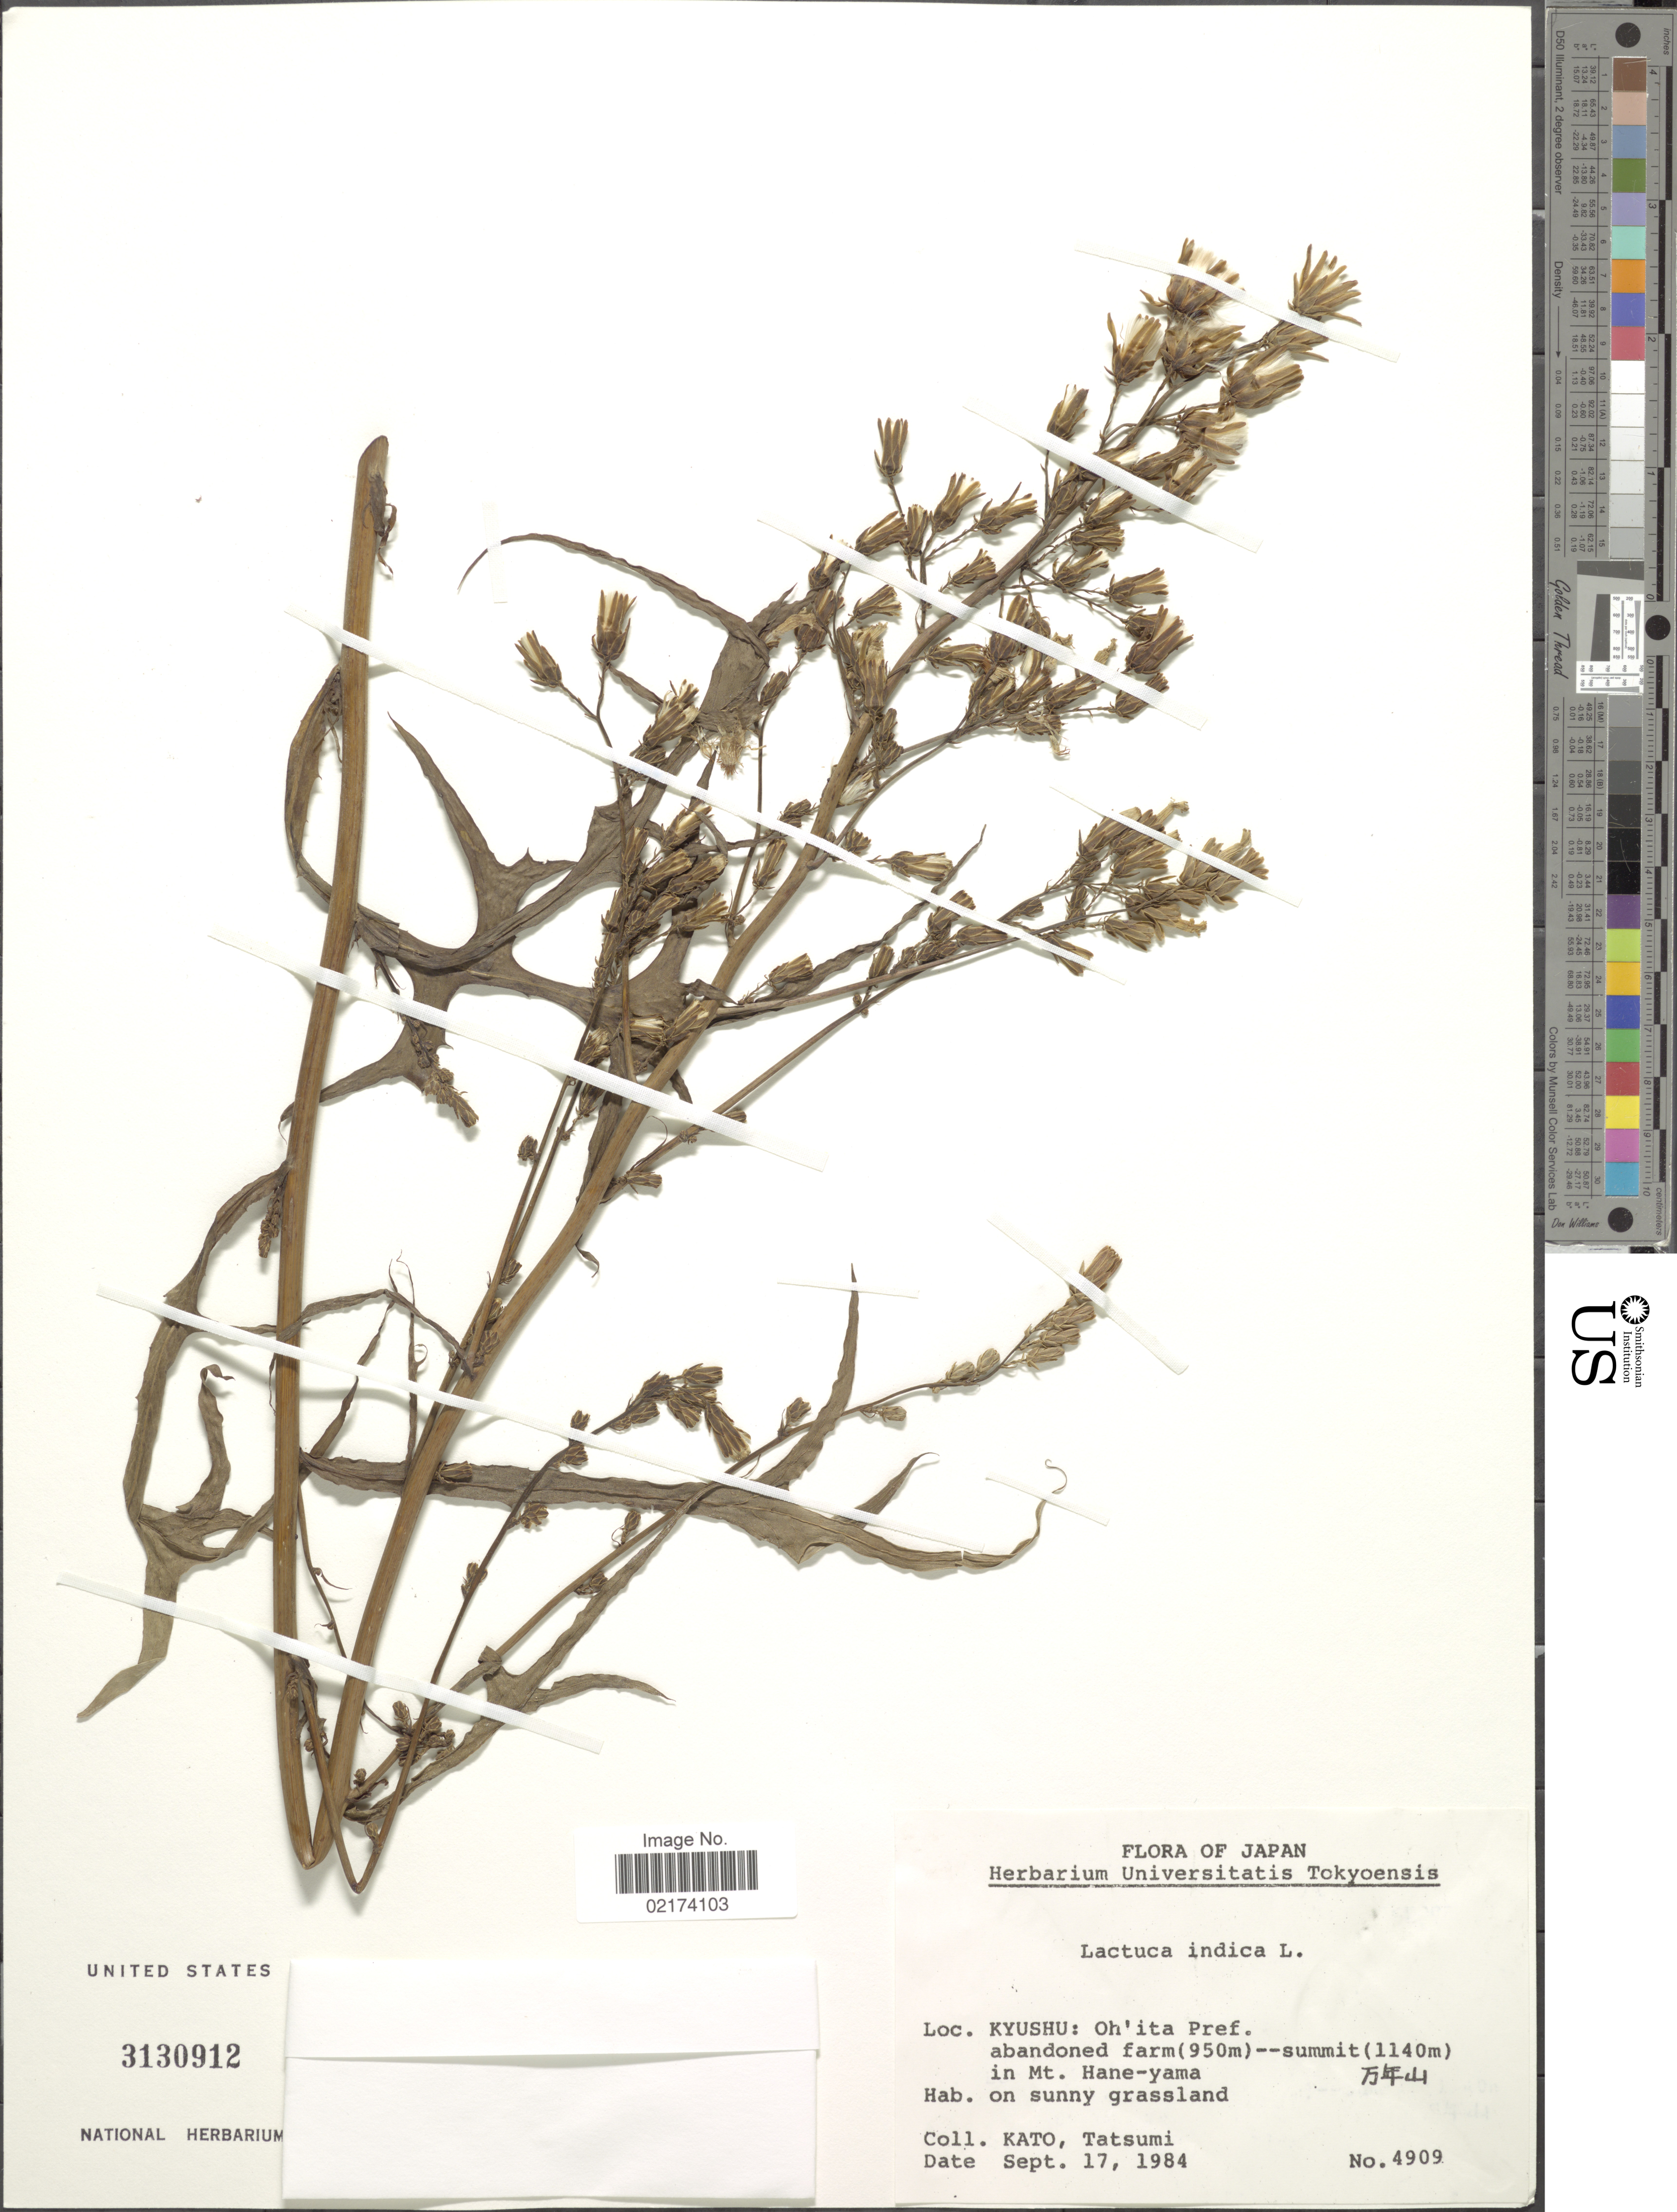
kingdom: Plantae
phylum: Tracheophyta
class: Magnoliopsida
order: Asterales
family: Asteraceae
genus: Lactuca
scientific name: Lactuca indica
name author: L.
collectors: -- Kato & -. Tatsumi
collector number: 4909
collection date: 1984-09-17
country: Japan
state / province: Oita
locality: Kyushu, Oh'ita Pref., Mt. Hane-yama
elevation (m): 950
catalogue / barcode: US 3130912